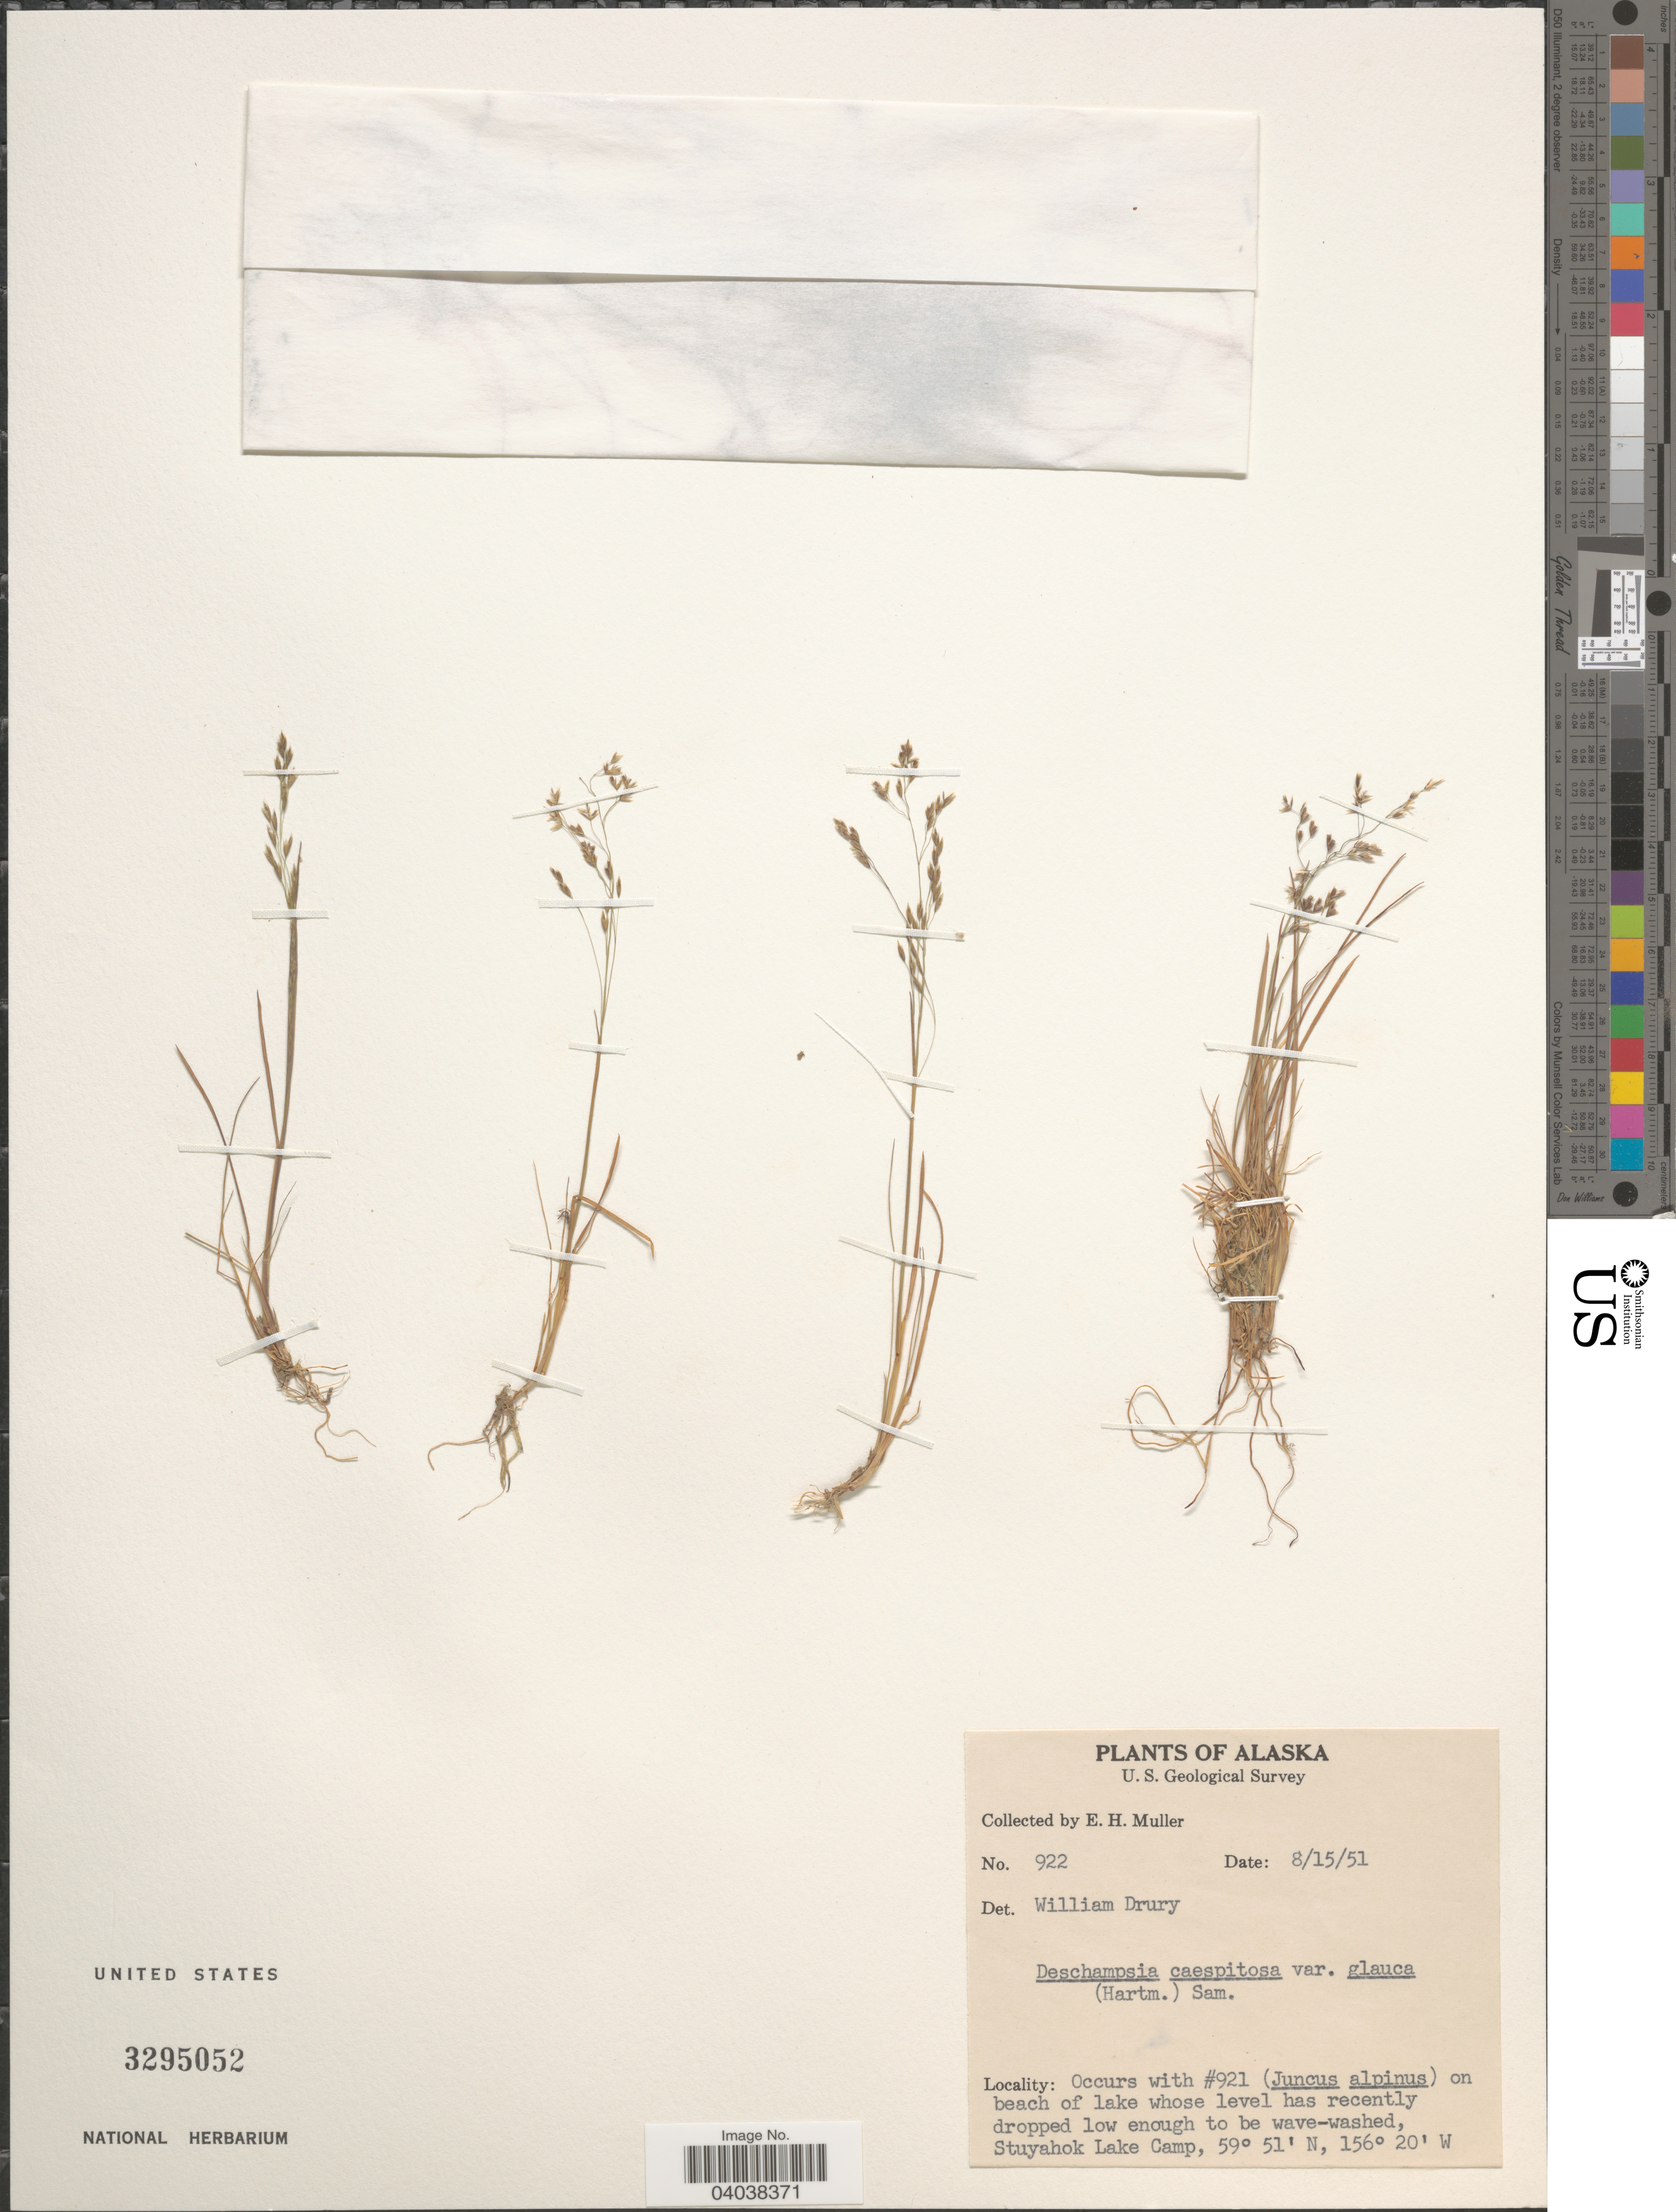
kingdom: Plantae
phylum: Tracheophyta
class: Liliopsida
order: Poales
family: Poaceae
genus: Deschampsia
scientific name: Deschampsia cespitosa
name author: (L.) P. Beauv.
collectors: E. H. Muller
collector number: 922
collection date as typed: Transcribed d/m/y: 15/8/51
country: United States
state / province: Alaska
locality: Stuyahok Lake Camp.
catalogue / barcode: US 3295052